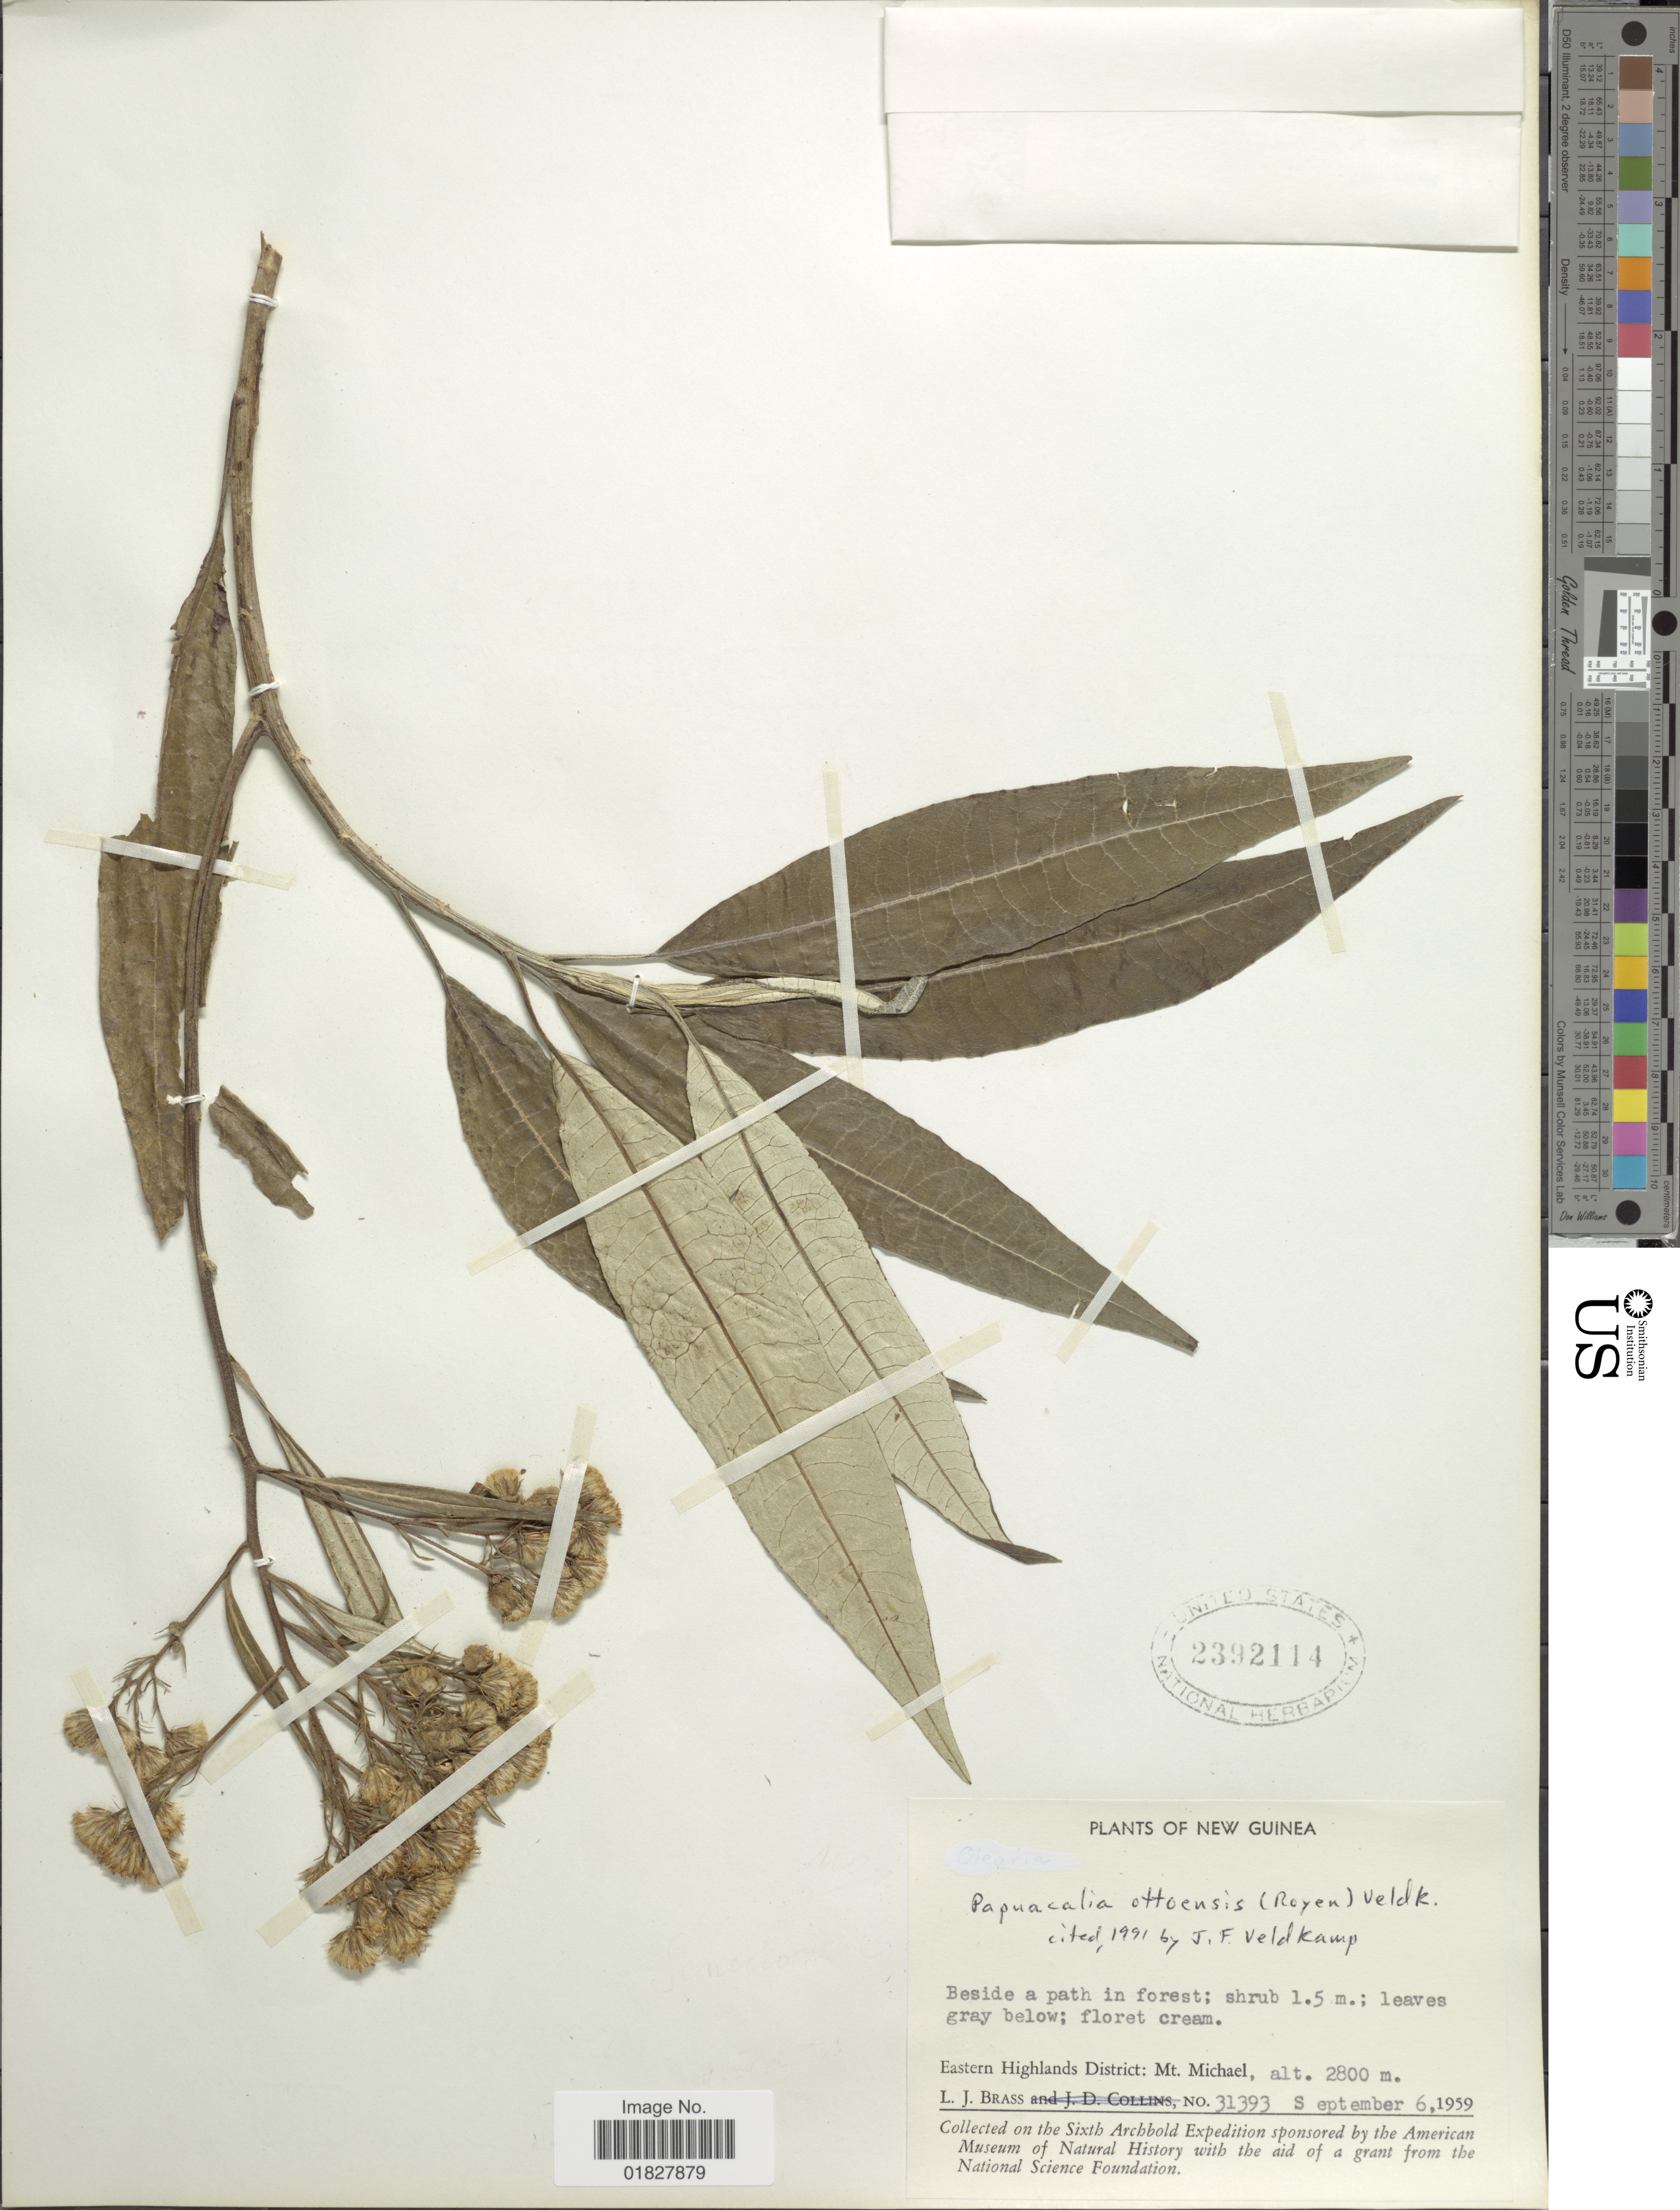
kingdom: Plantae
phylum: Tracheophyta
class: Magnoliopsida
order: Asterales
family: Asteraceae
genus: Papuacalia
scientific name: Papuacalia ottoensis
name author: (Royen) Veldkamp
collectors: L. J. Brass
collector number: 31393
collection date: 1959-09-06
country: Papua New Guinea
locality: New Guinea, Eastern Highlands District, Mt. Michael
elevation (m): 2800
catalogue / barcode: US 2392114